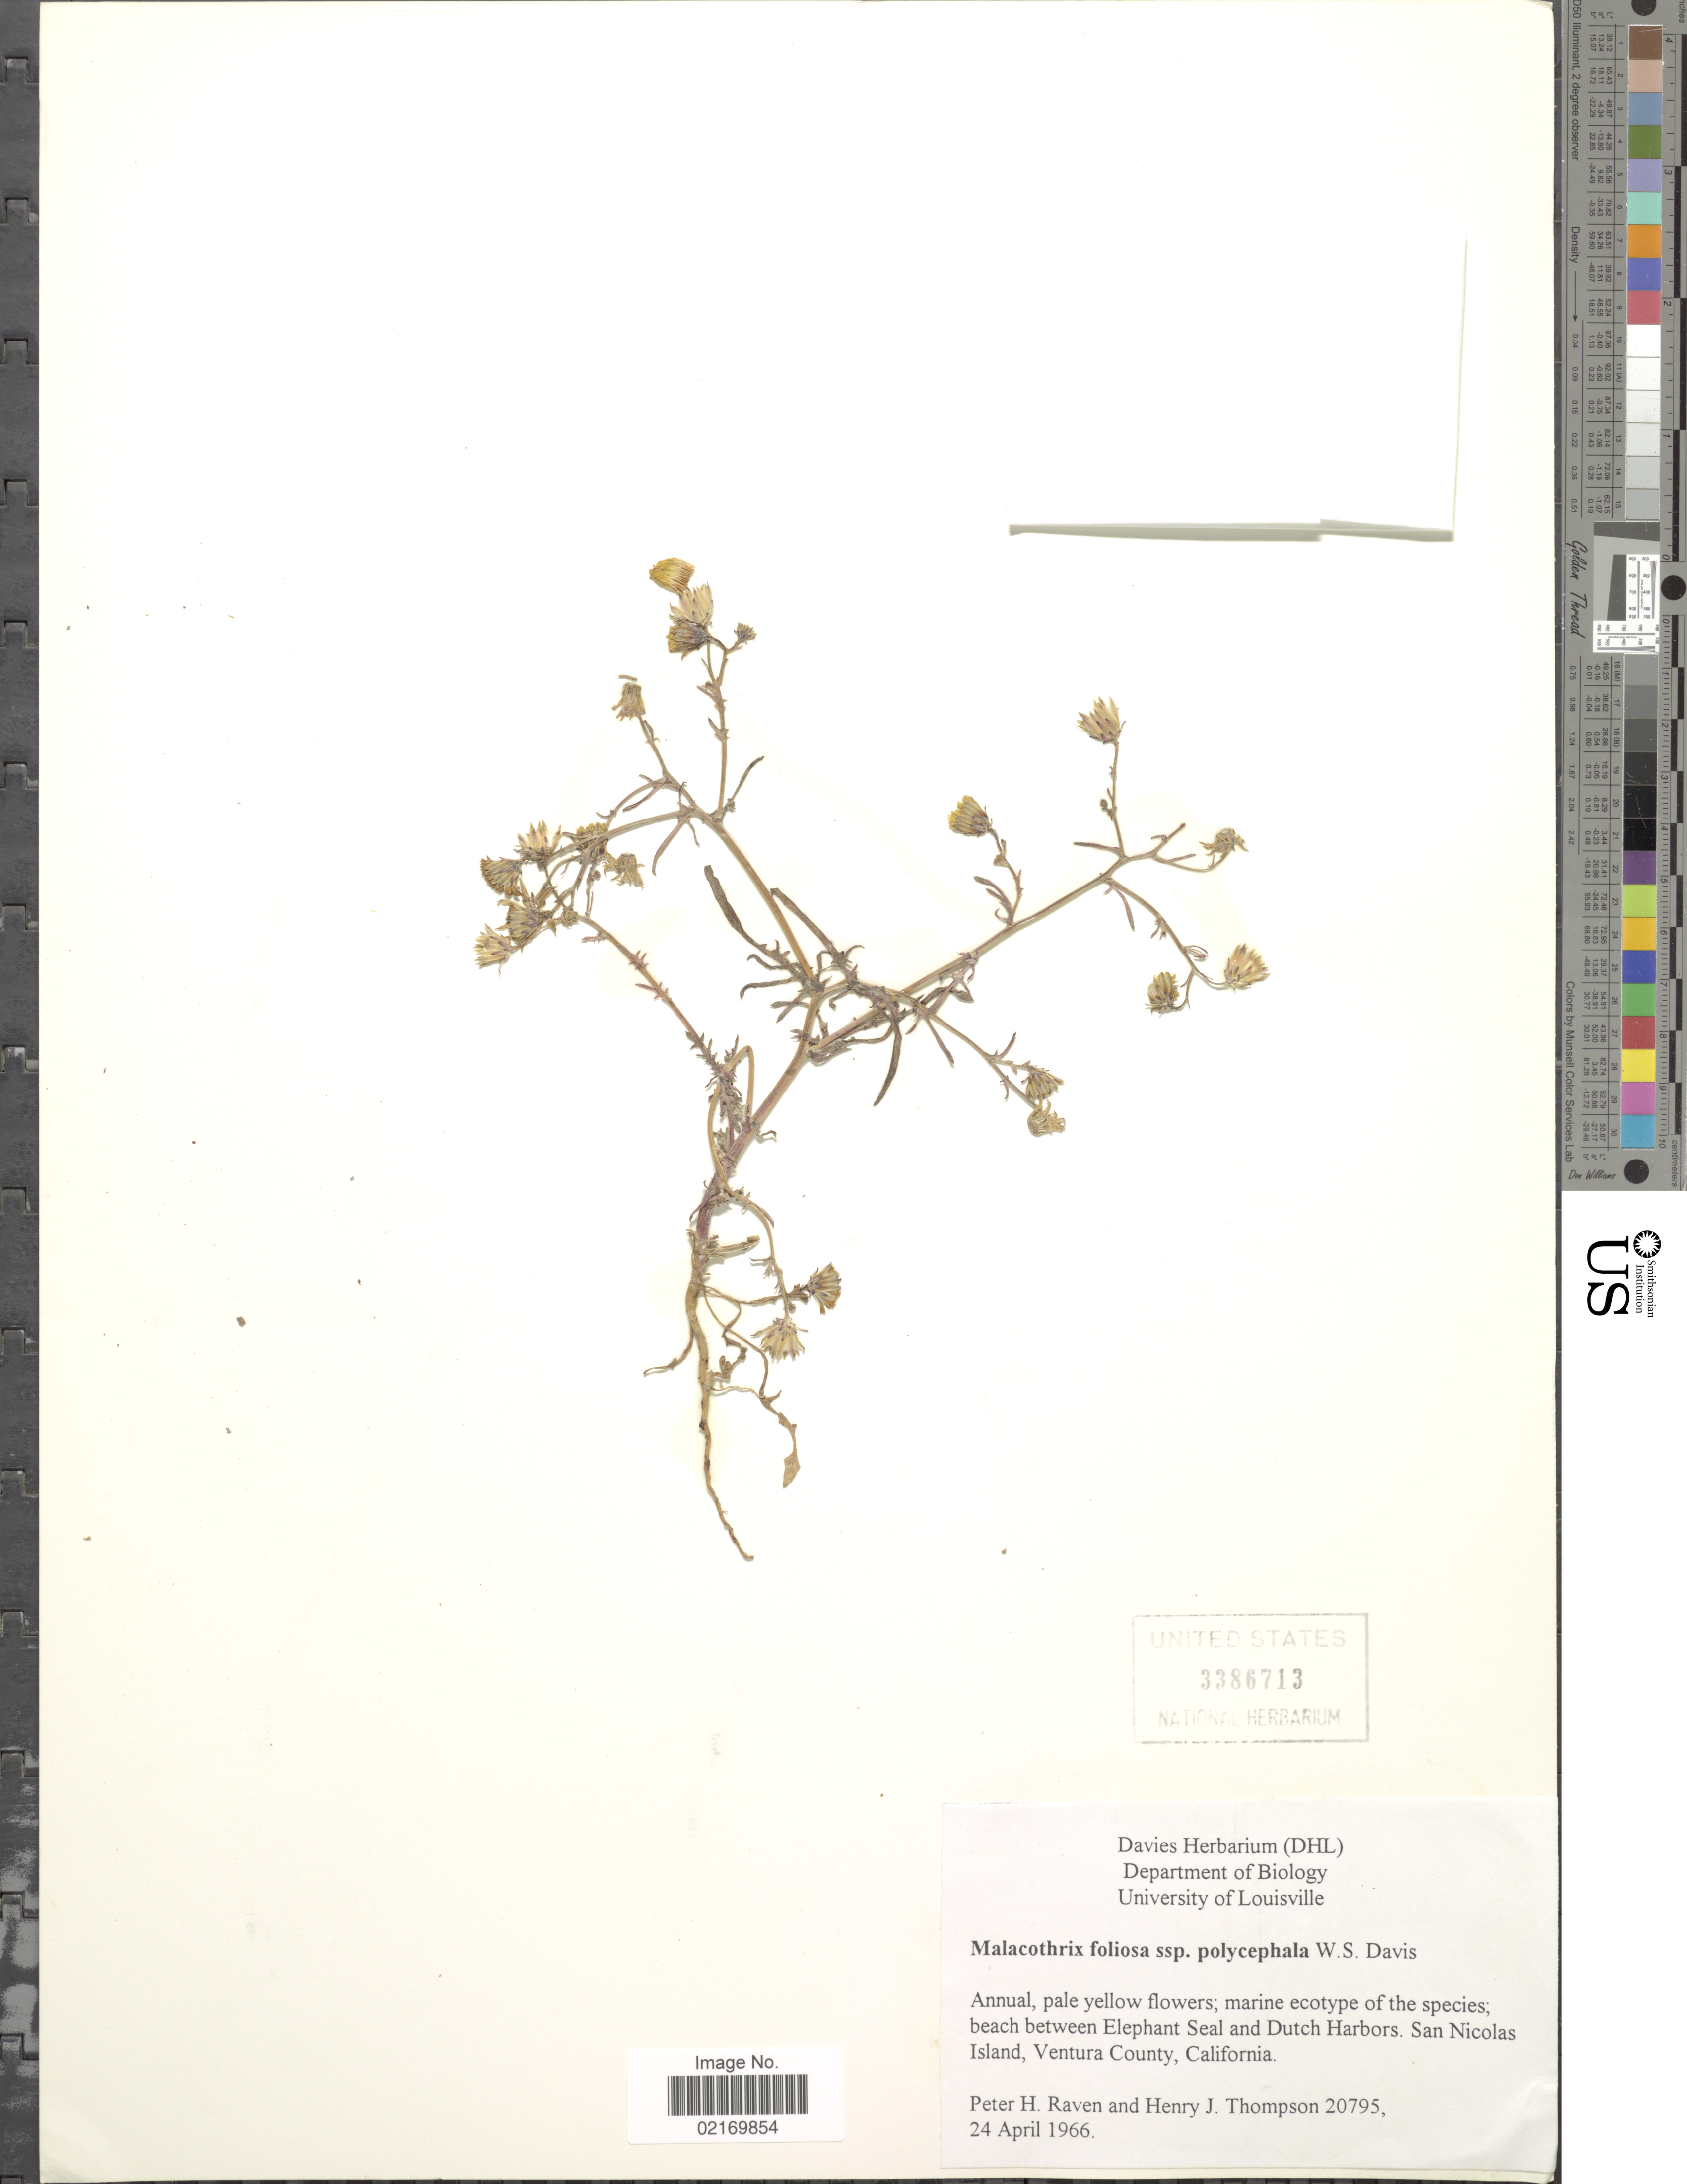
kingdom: Plantae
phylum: Tracheophyta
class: Magnoliopsida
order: Asterales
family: Asteraceae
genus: Malacothrix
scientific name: Malacothrix foliosa subsp. polycephala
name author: W.S. Davis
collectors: P. Raven & H. J. Thompson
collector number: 20795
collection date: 1966-04-24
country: United States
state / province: California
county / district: Ventura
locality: Beach between Elephant Seal and Dutch Harbors, San Nicolas Island, Ventura County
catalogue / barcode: US 3386713